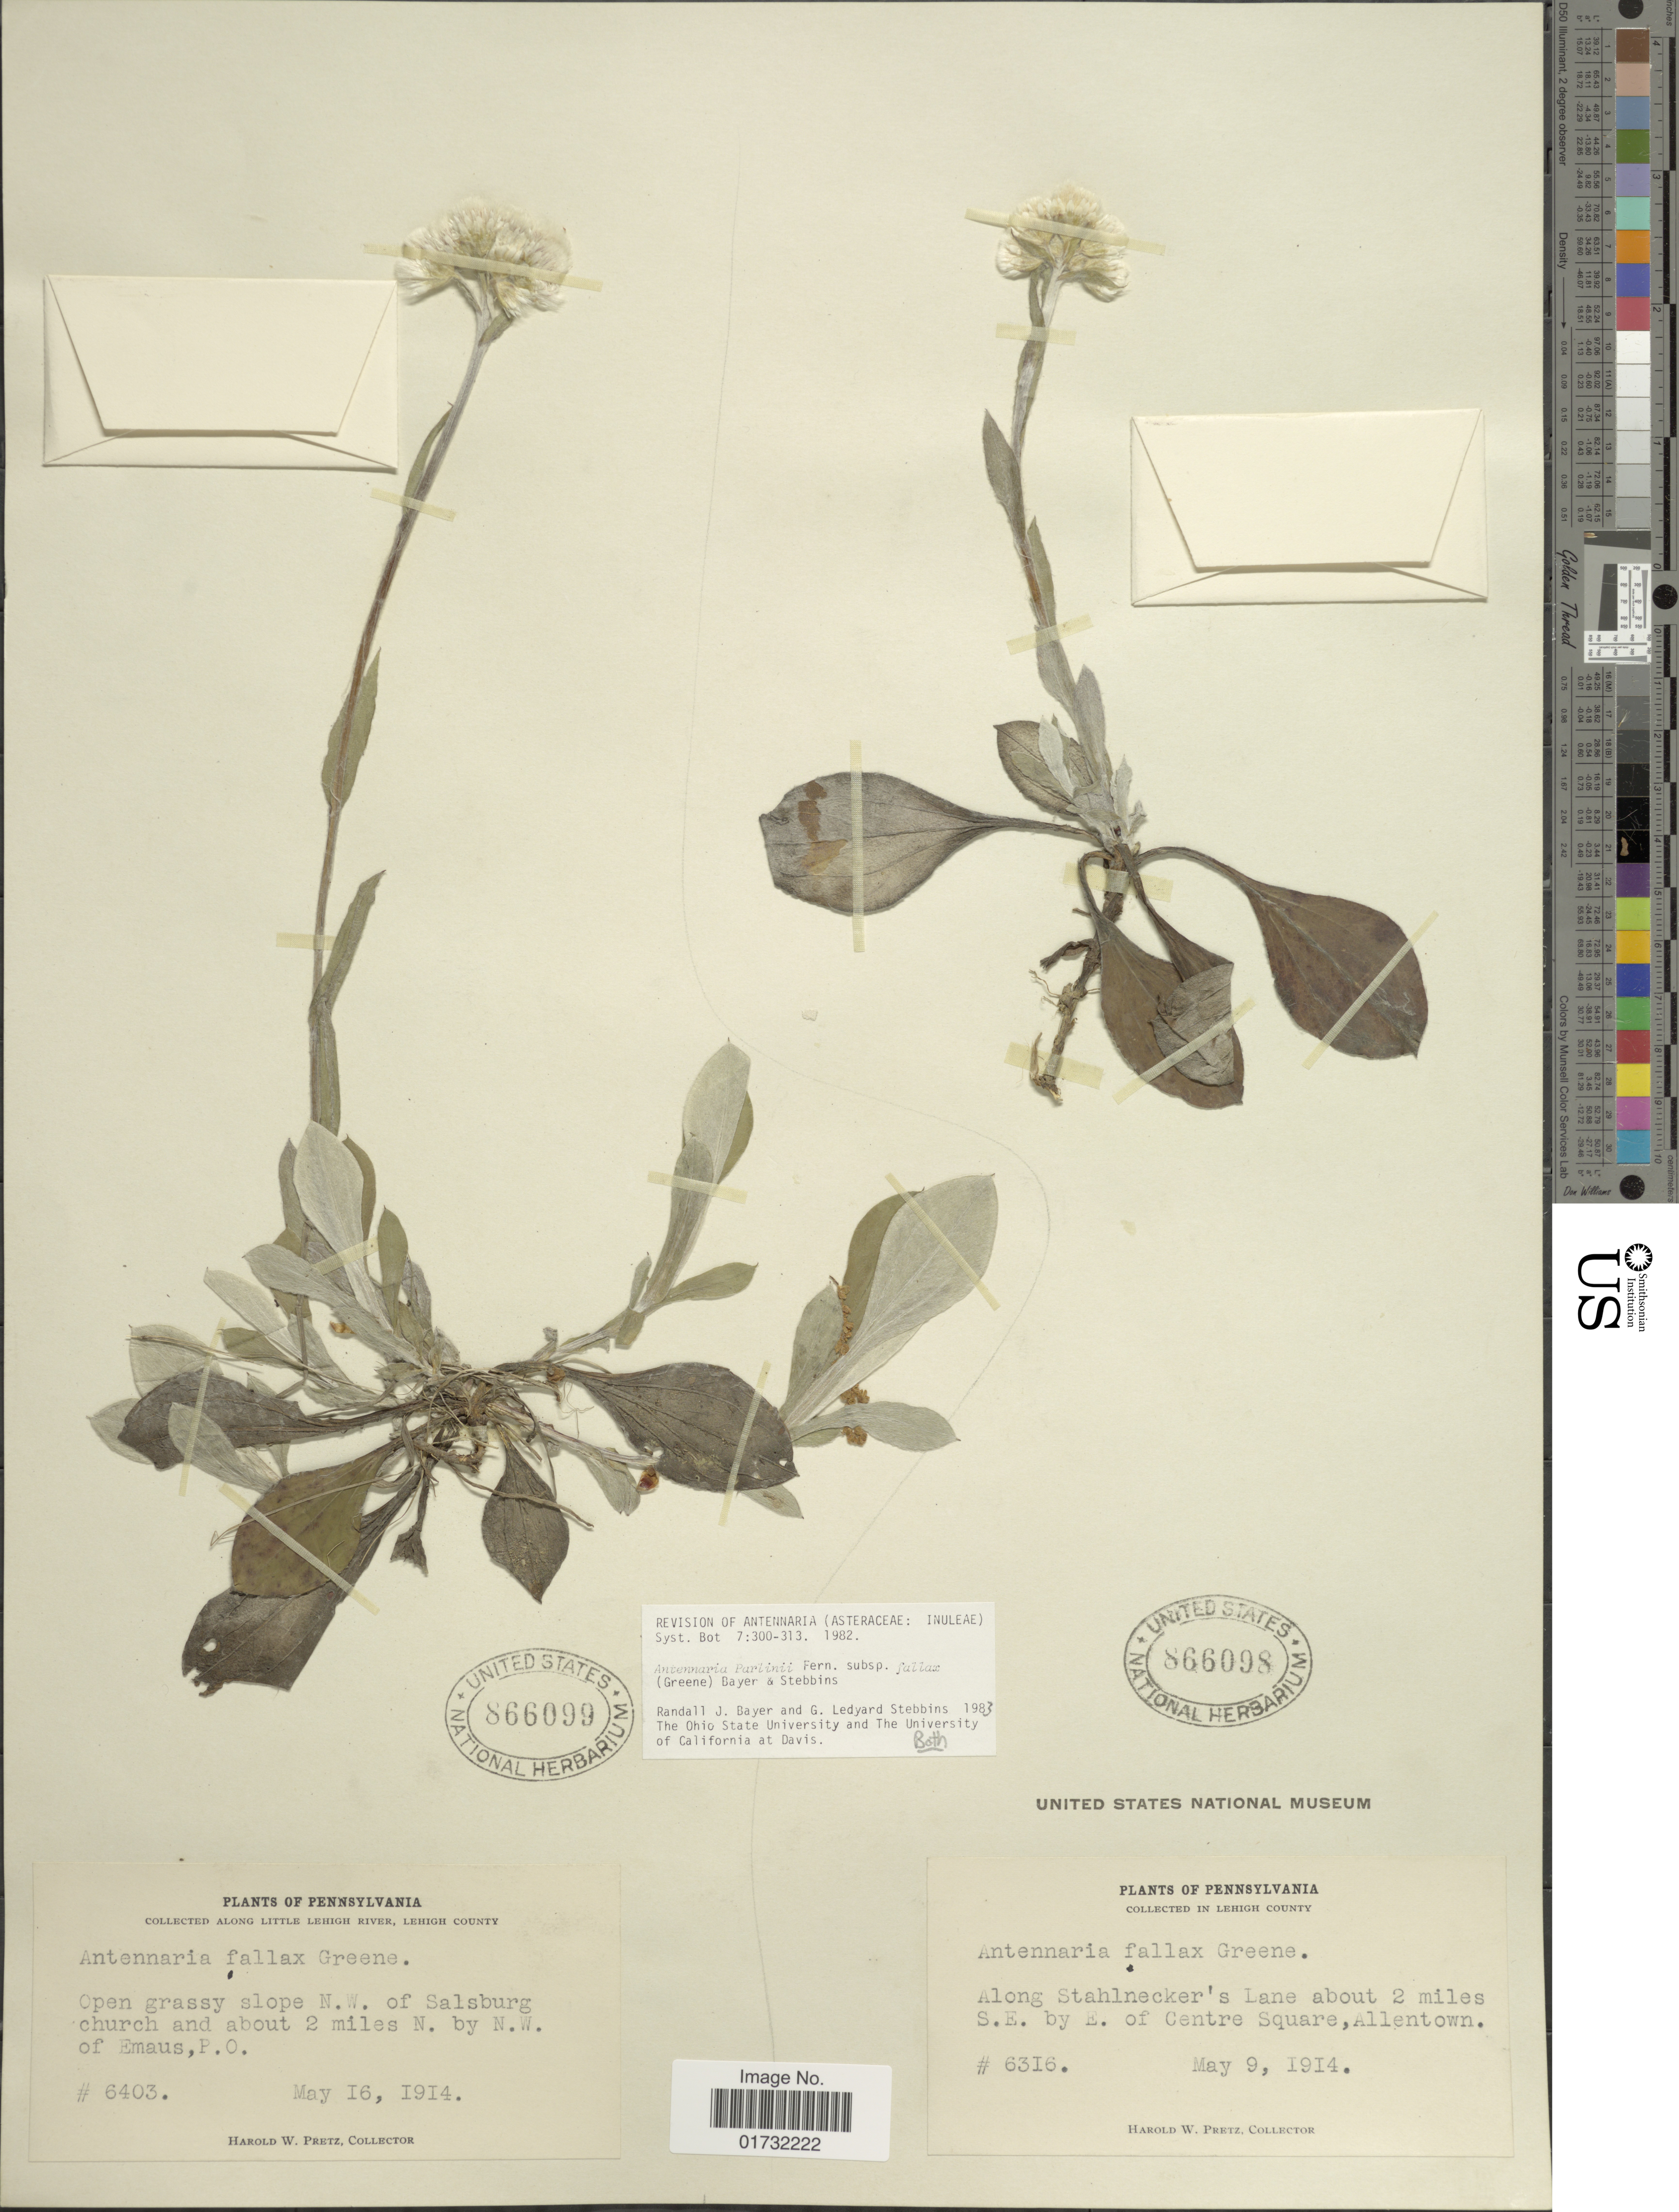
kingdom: Plantae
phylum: Tracheophyta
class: Magnoliopsida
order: Asterales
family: Asteraceae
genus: Antennaria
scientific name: Antennaria parlinii subsp. fallax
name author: (Greene) R.J. Bayer & Stebbins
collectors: H. W. Pretz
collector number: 6316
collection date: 1914-05-09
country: United States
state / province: Pennsylvania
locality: Lehigh County. Along Stahlnecker's Lane about 2 miles S.E. by E. of Centre Square, Allentown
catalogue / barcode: US 866098